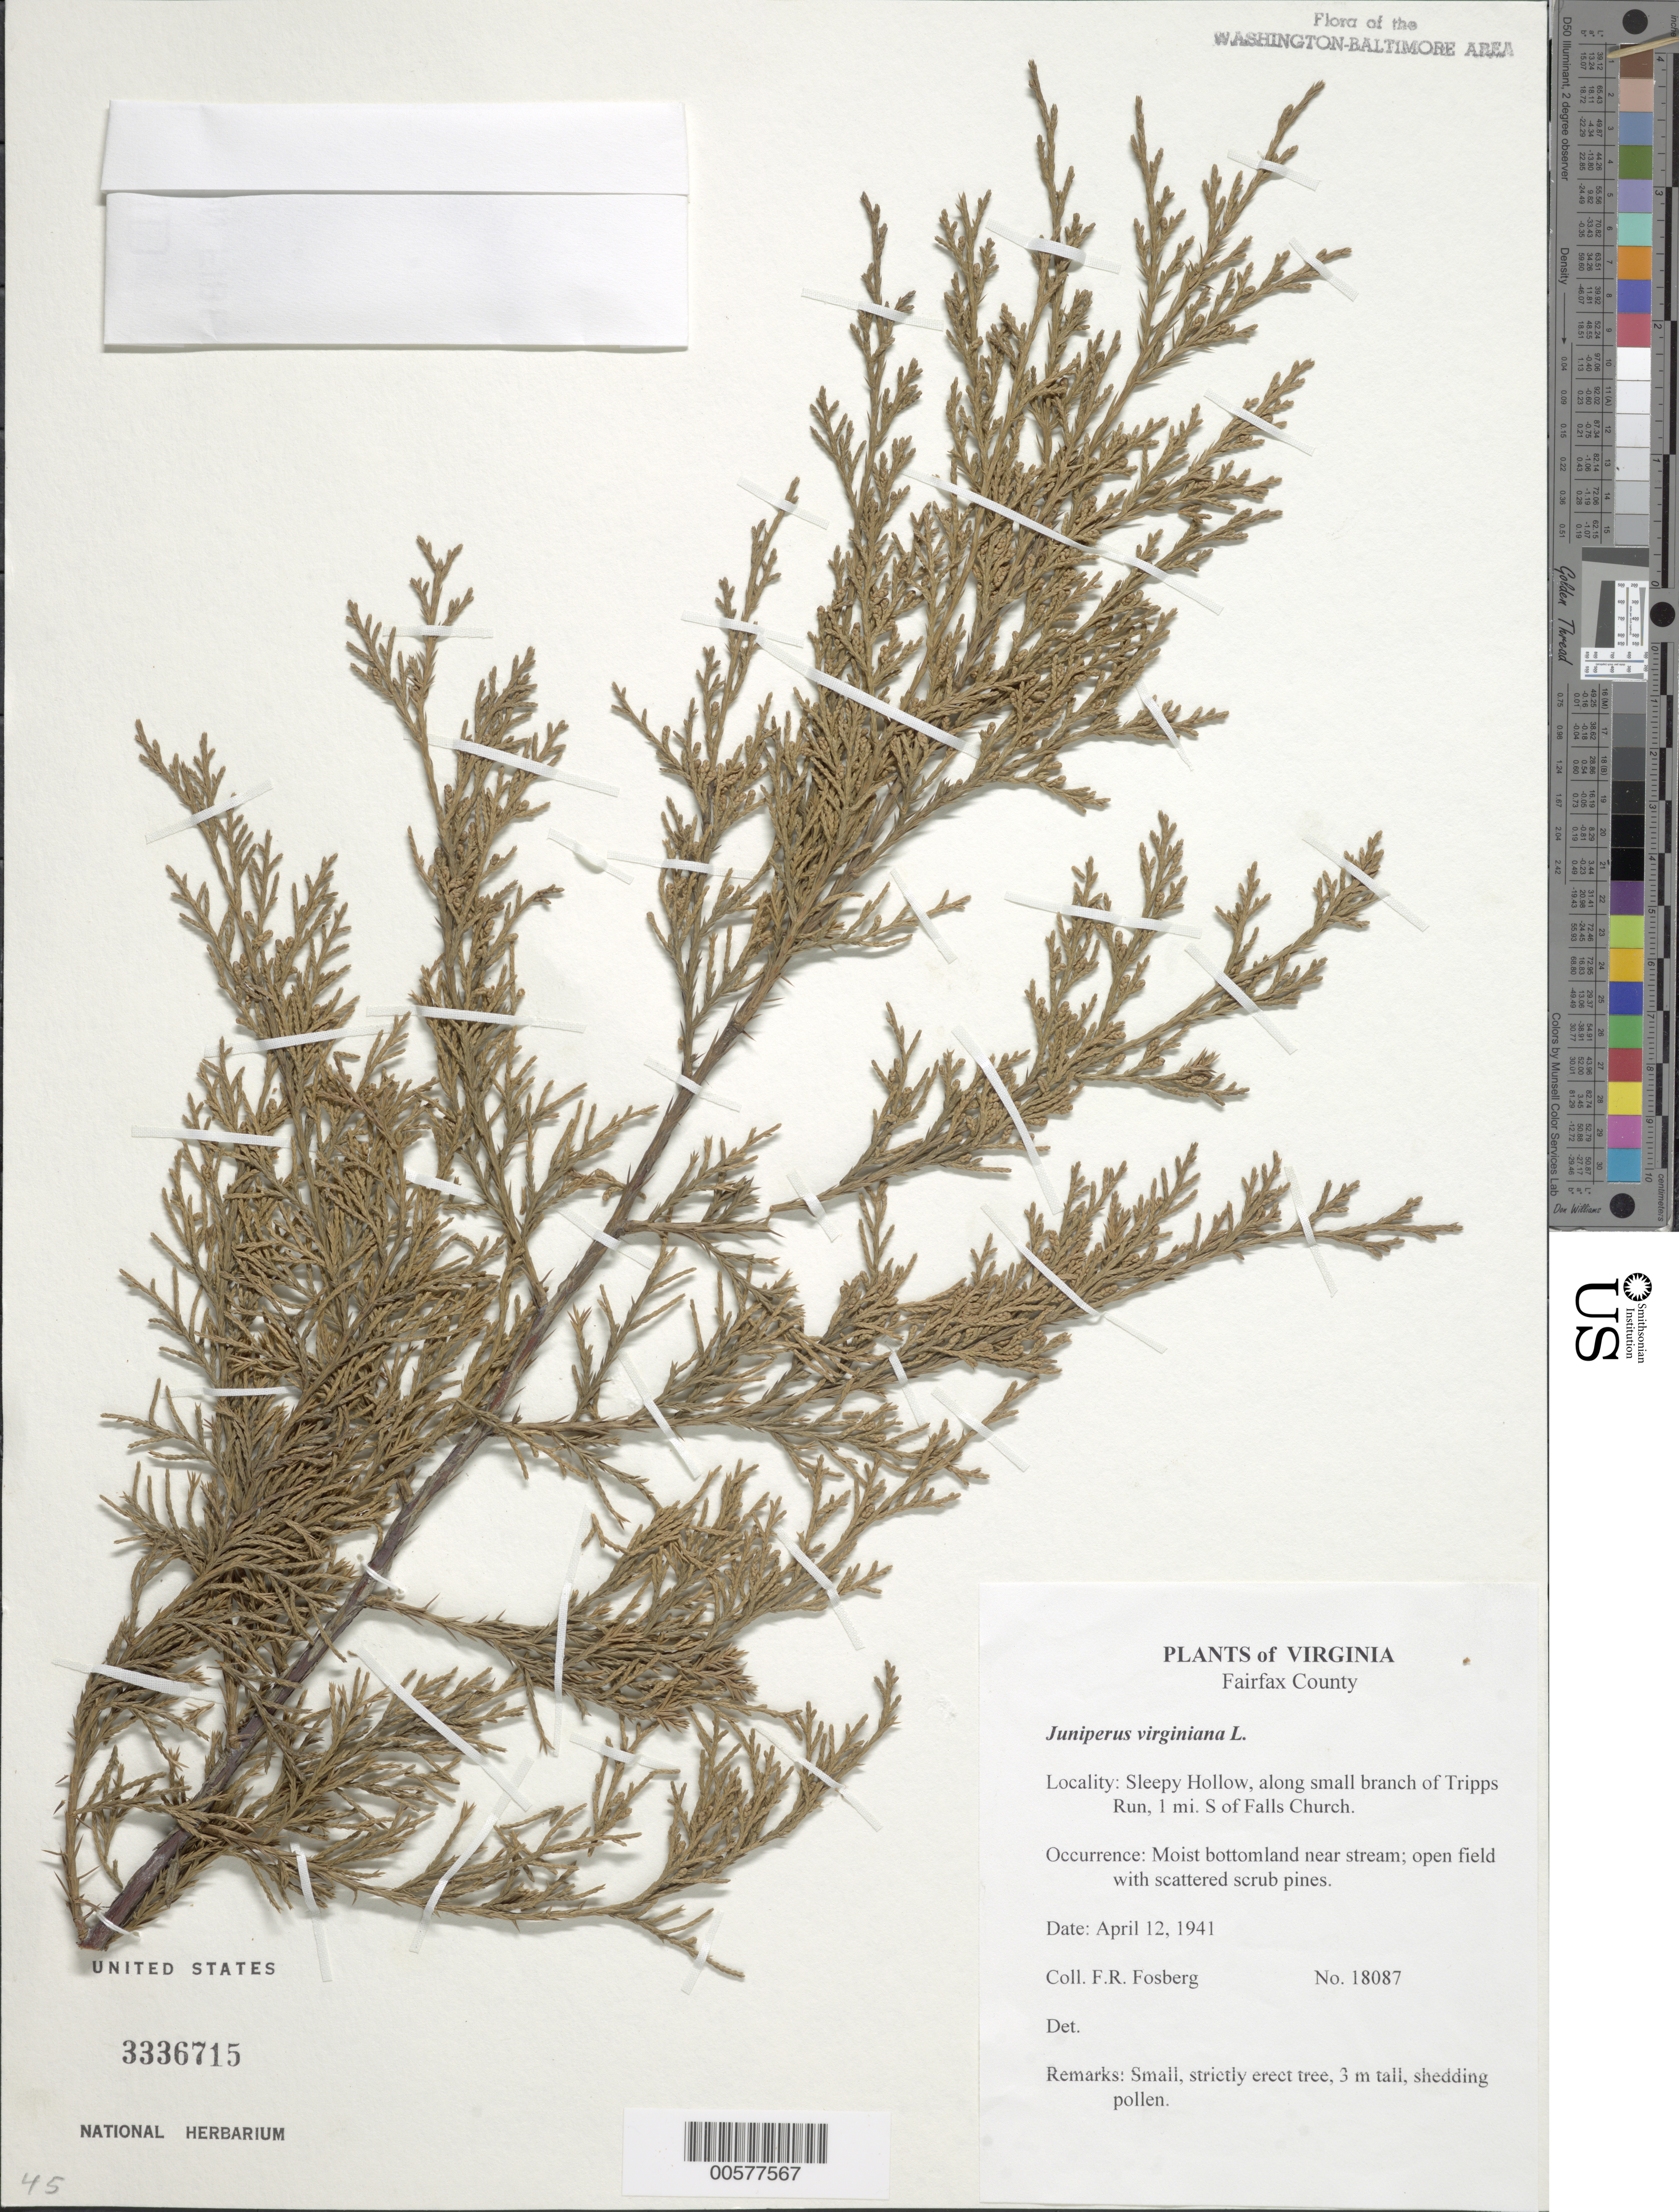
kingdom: Plantae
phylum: Tracheophyta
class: Pinopsida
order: Pinales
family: Cupressaceae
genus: Juniperus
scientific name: Juniperus virginiana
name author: L.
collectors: F. R. Fosberg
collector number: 18087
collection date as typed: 12 Apr 1941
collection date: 1941-04-12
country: United States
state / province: Virginia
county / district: Fairfax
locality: Sleepy Hollow, along small branch of Tripps Run, 1 mi. S of Falls Church.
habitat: Moist bottomland near stream; open field with scattered scrub pines.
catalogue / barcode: US 3336715